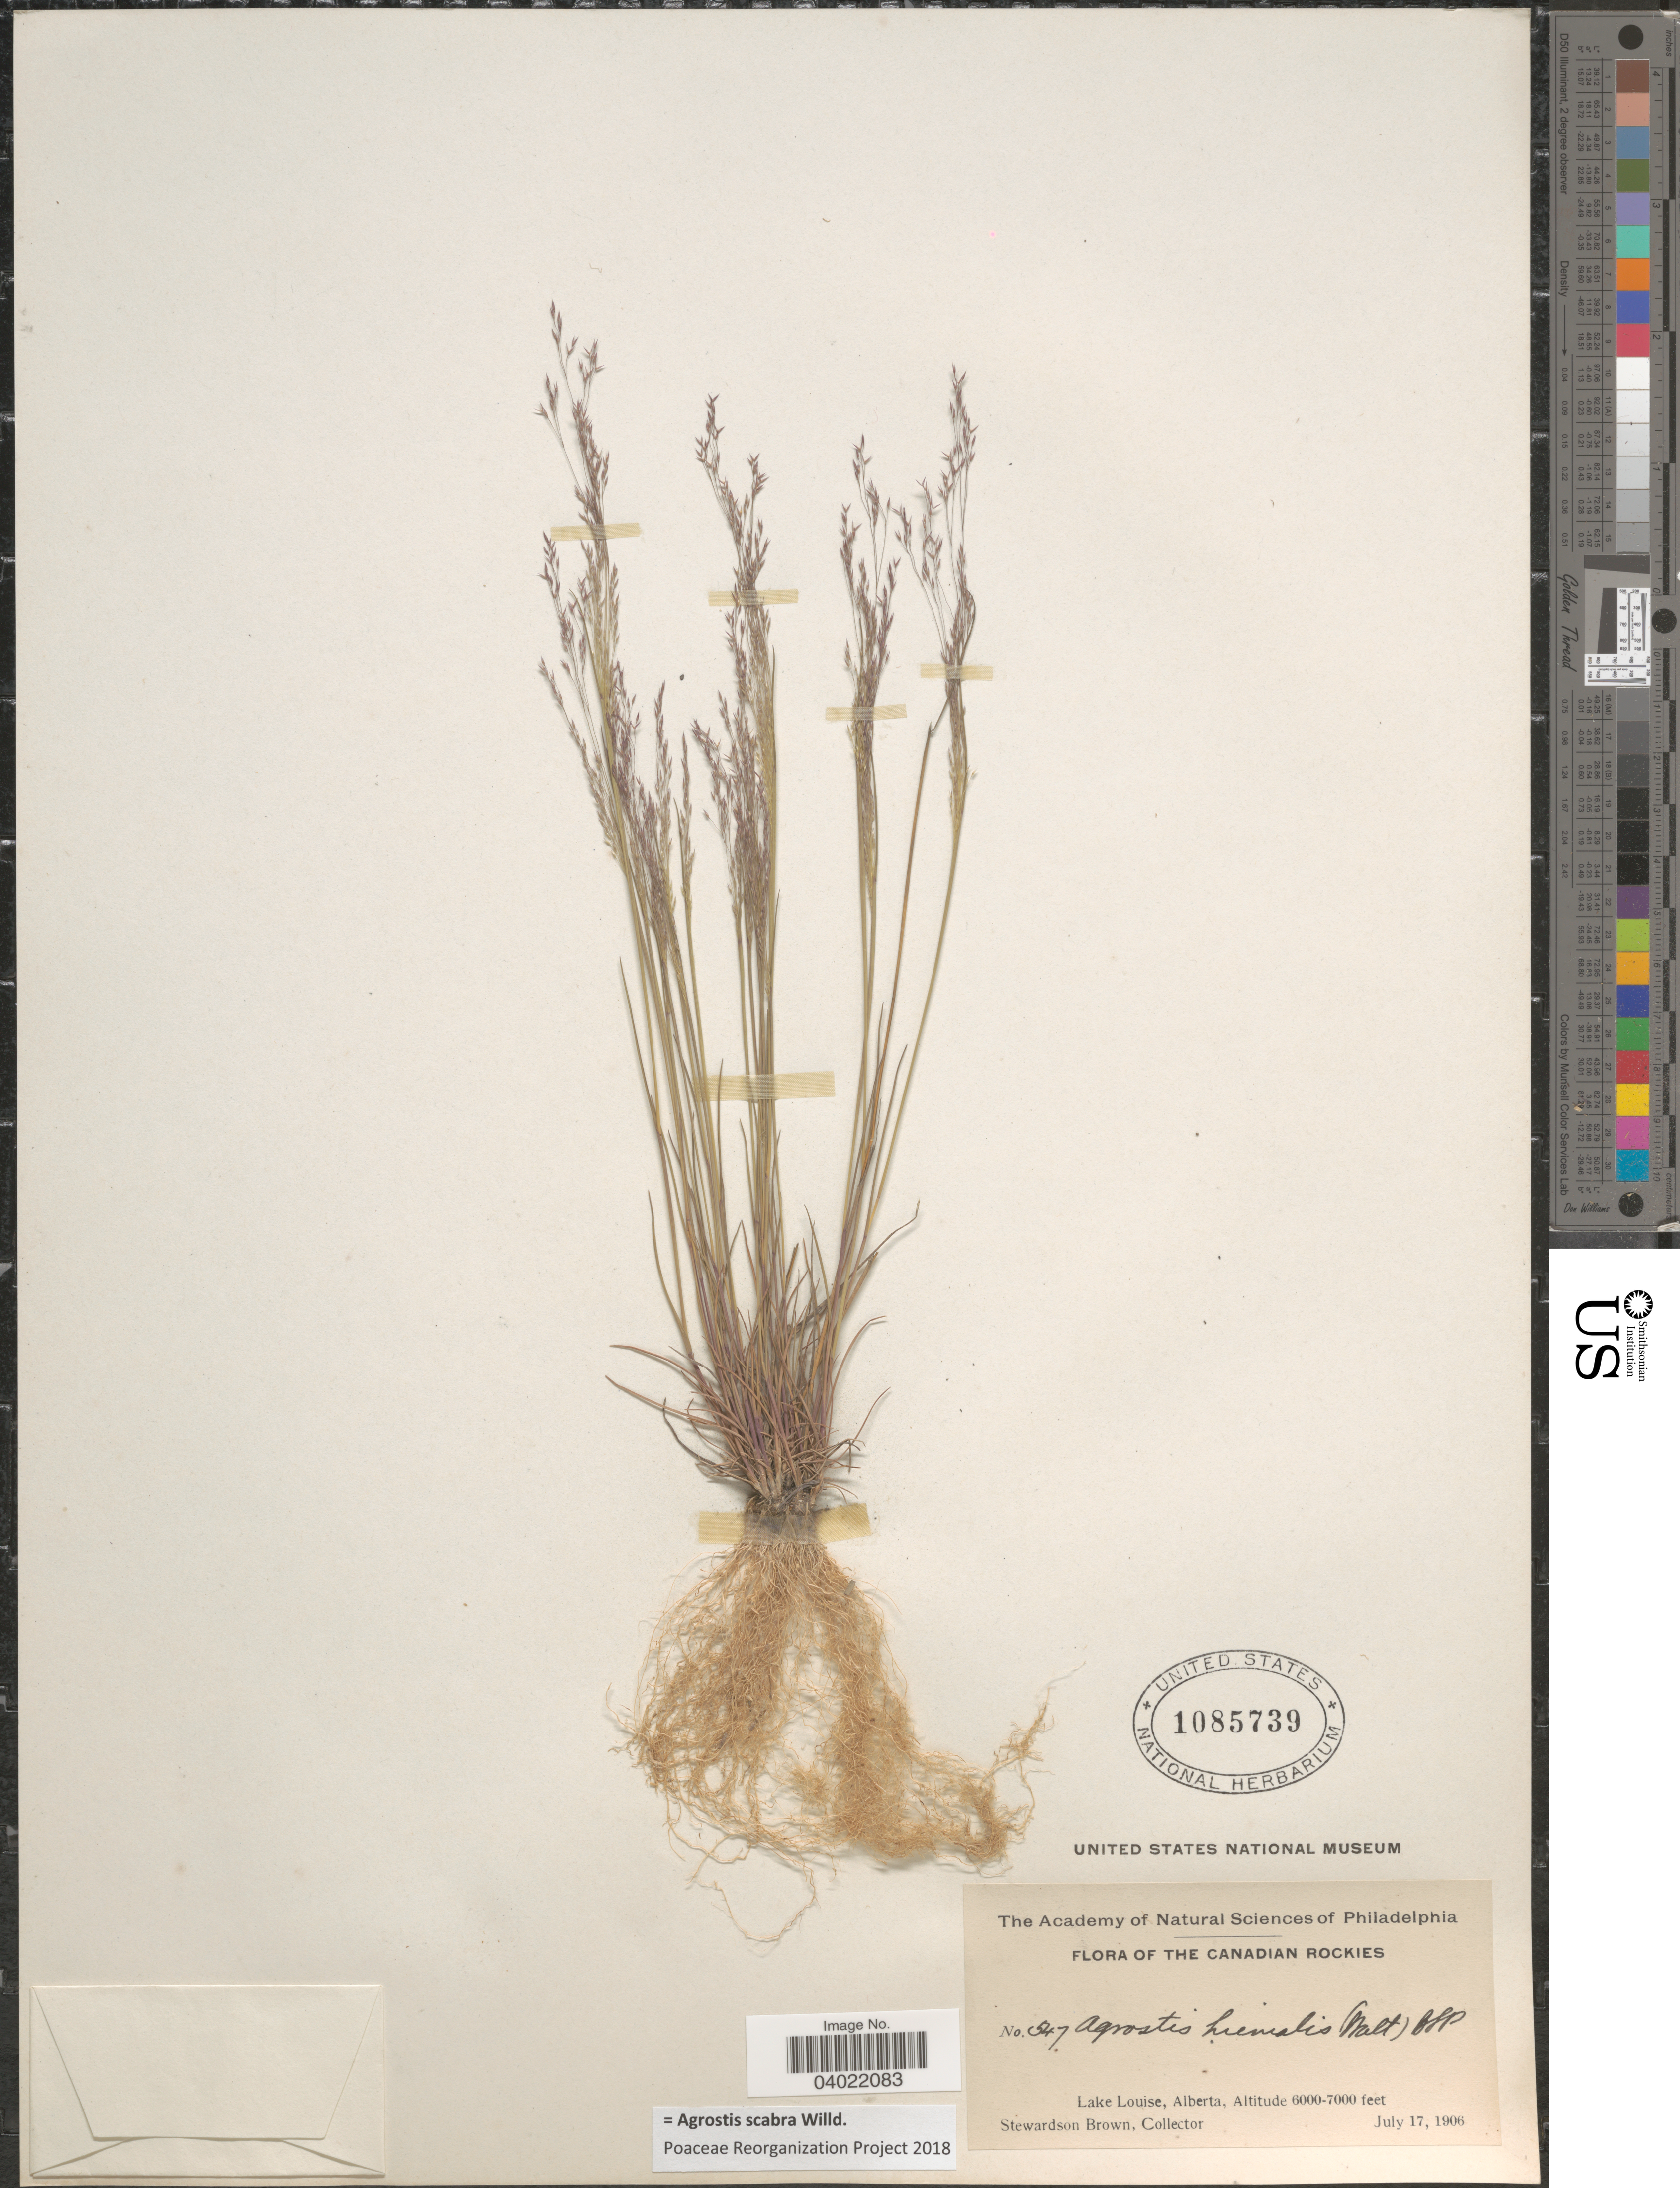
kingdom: Plantae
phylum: Tracheophyta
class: Liliopsida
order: Poales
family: Poaceae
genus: Agrostis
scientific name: Agrostis scabra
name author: Willd.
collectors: S. Brown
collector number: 547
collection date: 1906-07-17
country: Canada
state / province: Alberta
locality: Canadian Rockies. Lake Louise.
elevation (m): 1829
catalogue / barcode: US 1085739